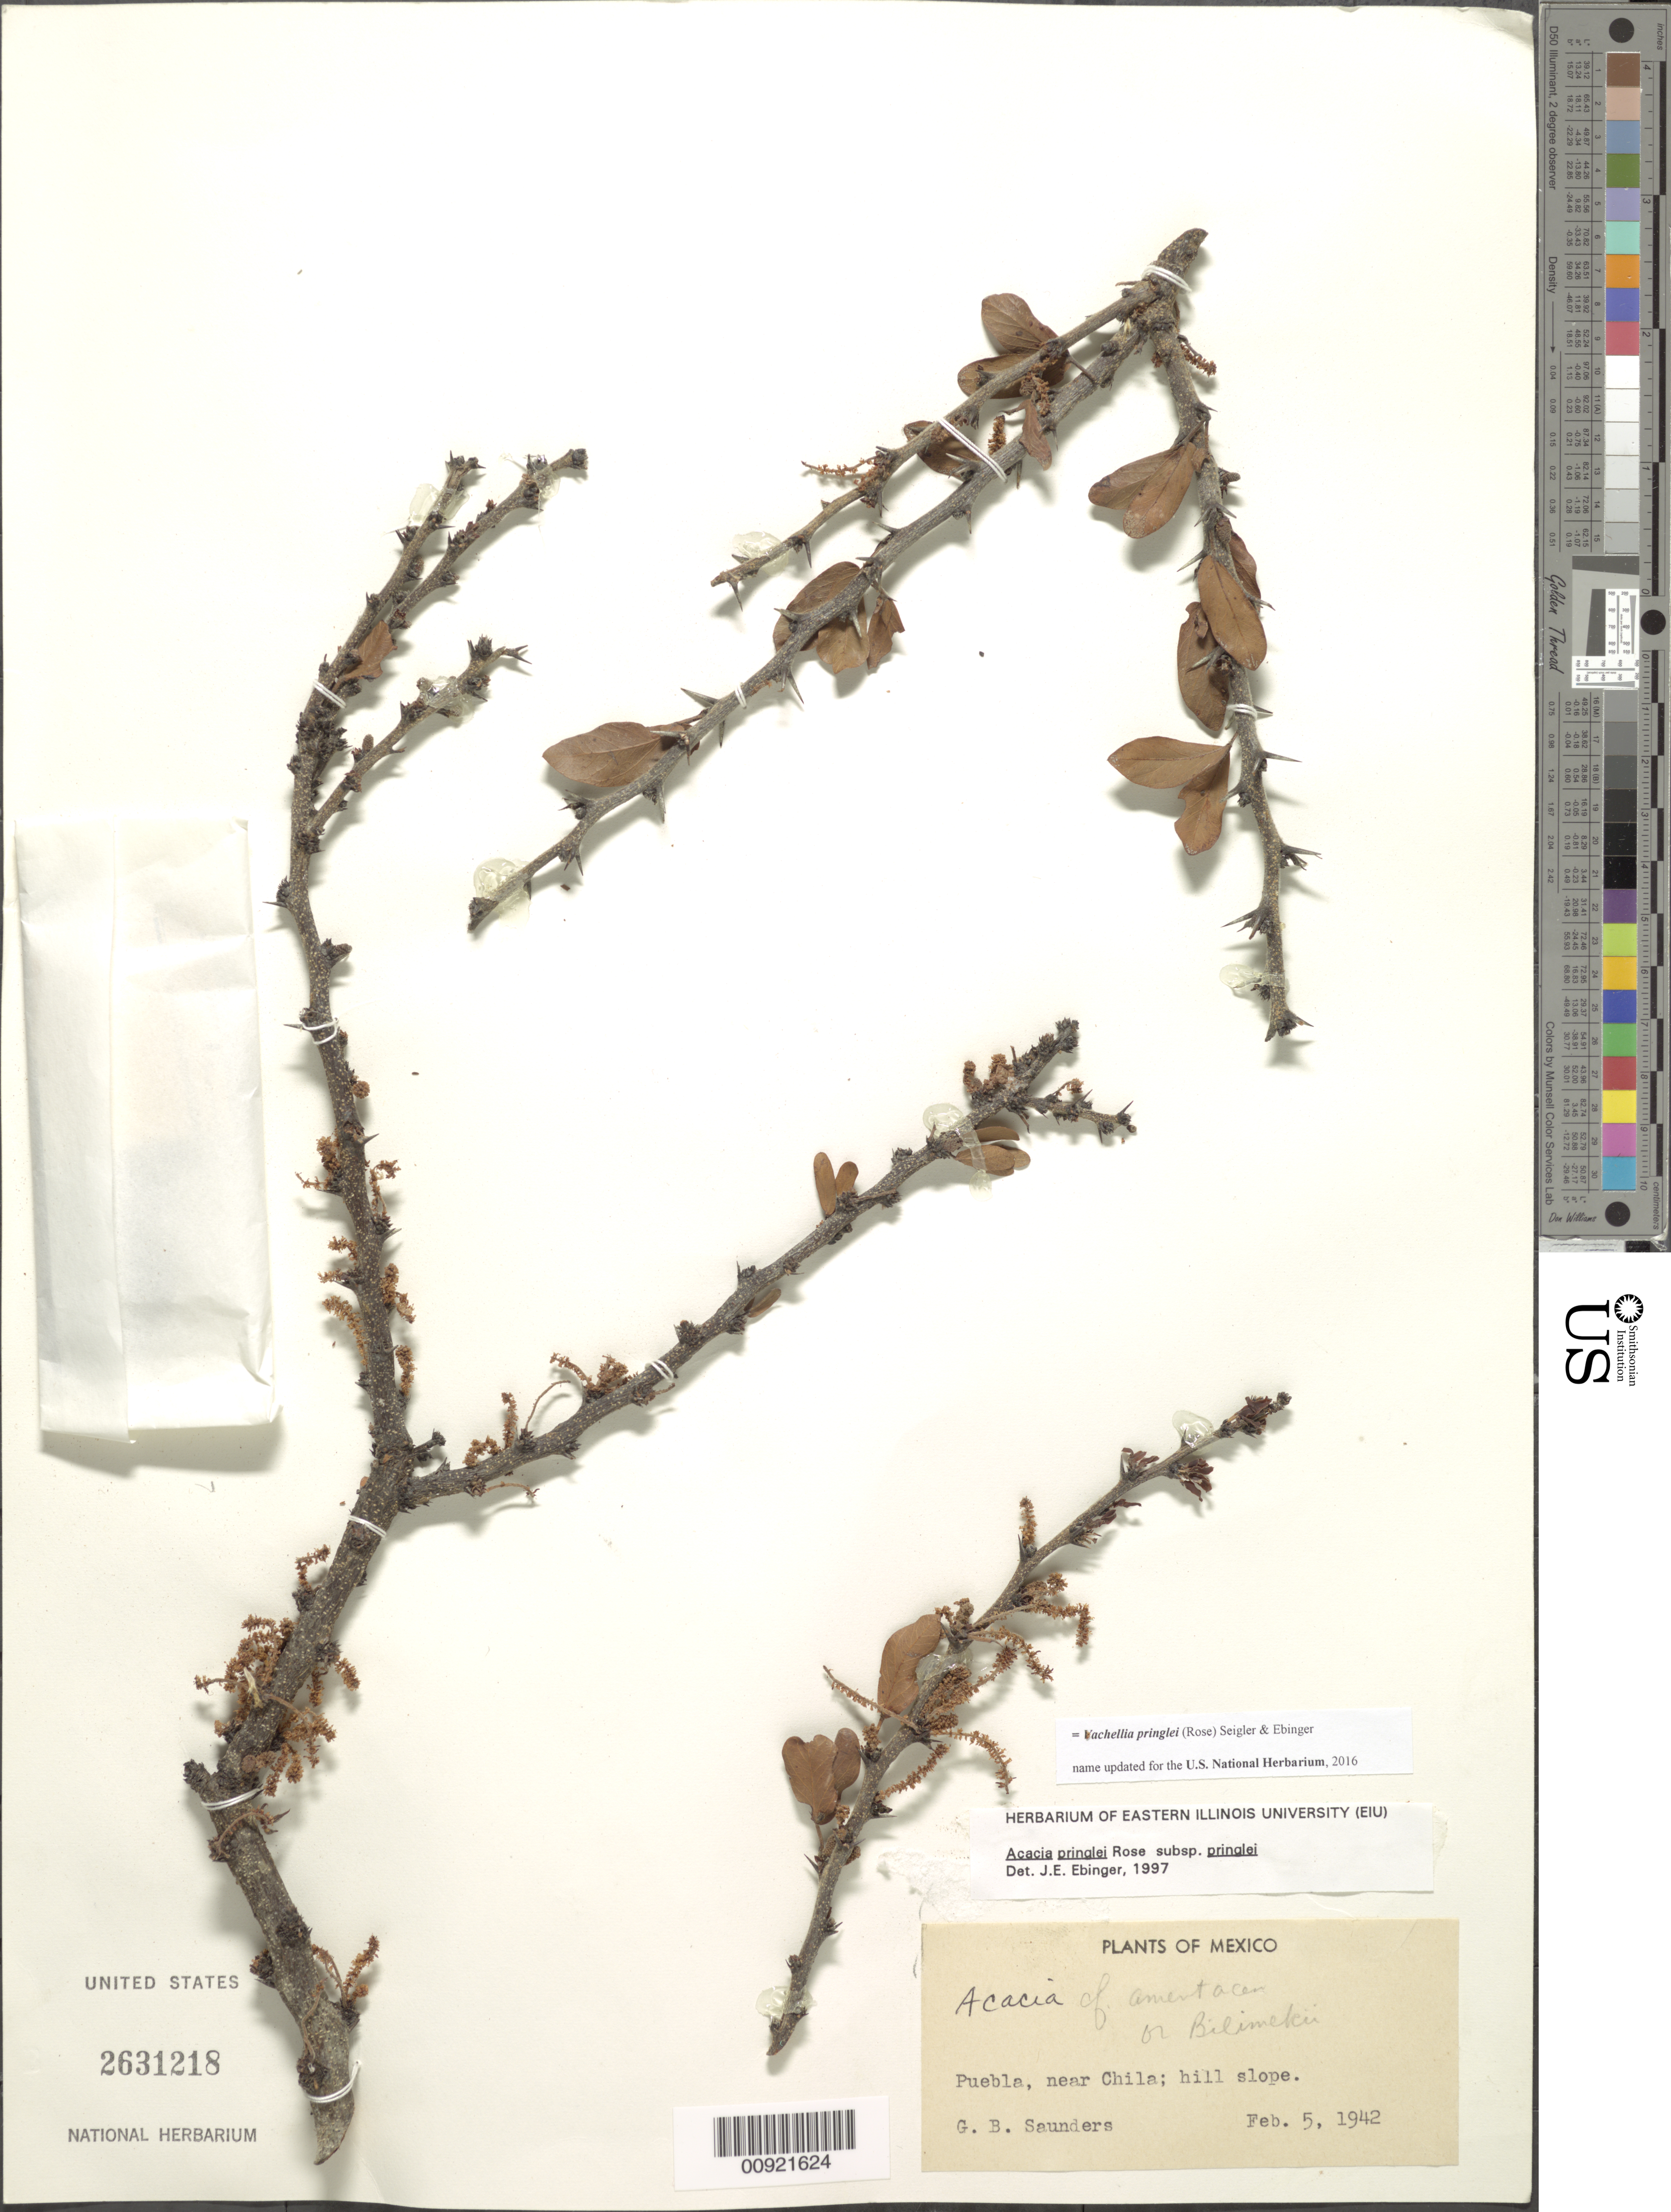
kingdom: Plantae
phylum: Tracheophyta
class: Magnoliopsida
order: Fabales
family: Fabaceae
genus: Vachellia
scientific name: Vachellia pringlei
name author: (Rose) Seigler & Ebinger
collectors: G. B. Saunders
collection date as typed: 05 Feb 1942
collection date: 1942-02-05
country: Mexico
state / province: Puebla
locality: Puebla, near Chila.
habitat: Hill slope.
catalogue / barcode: US 2631218